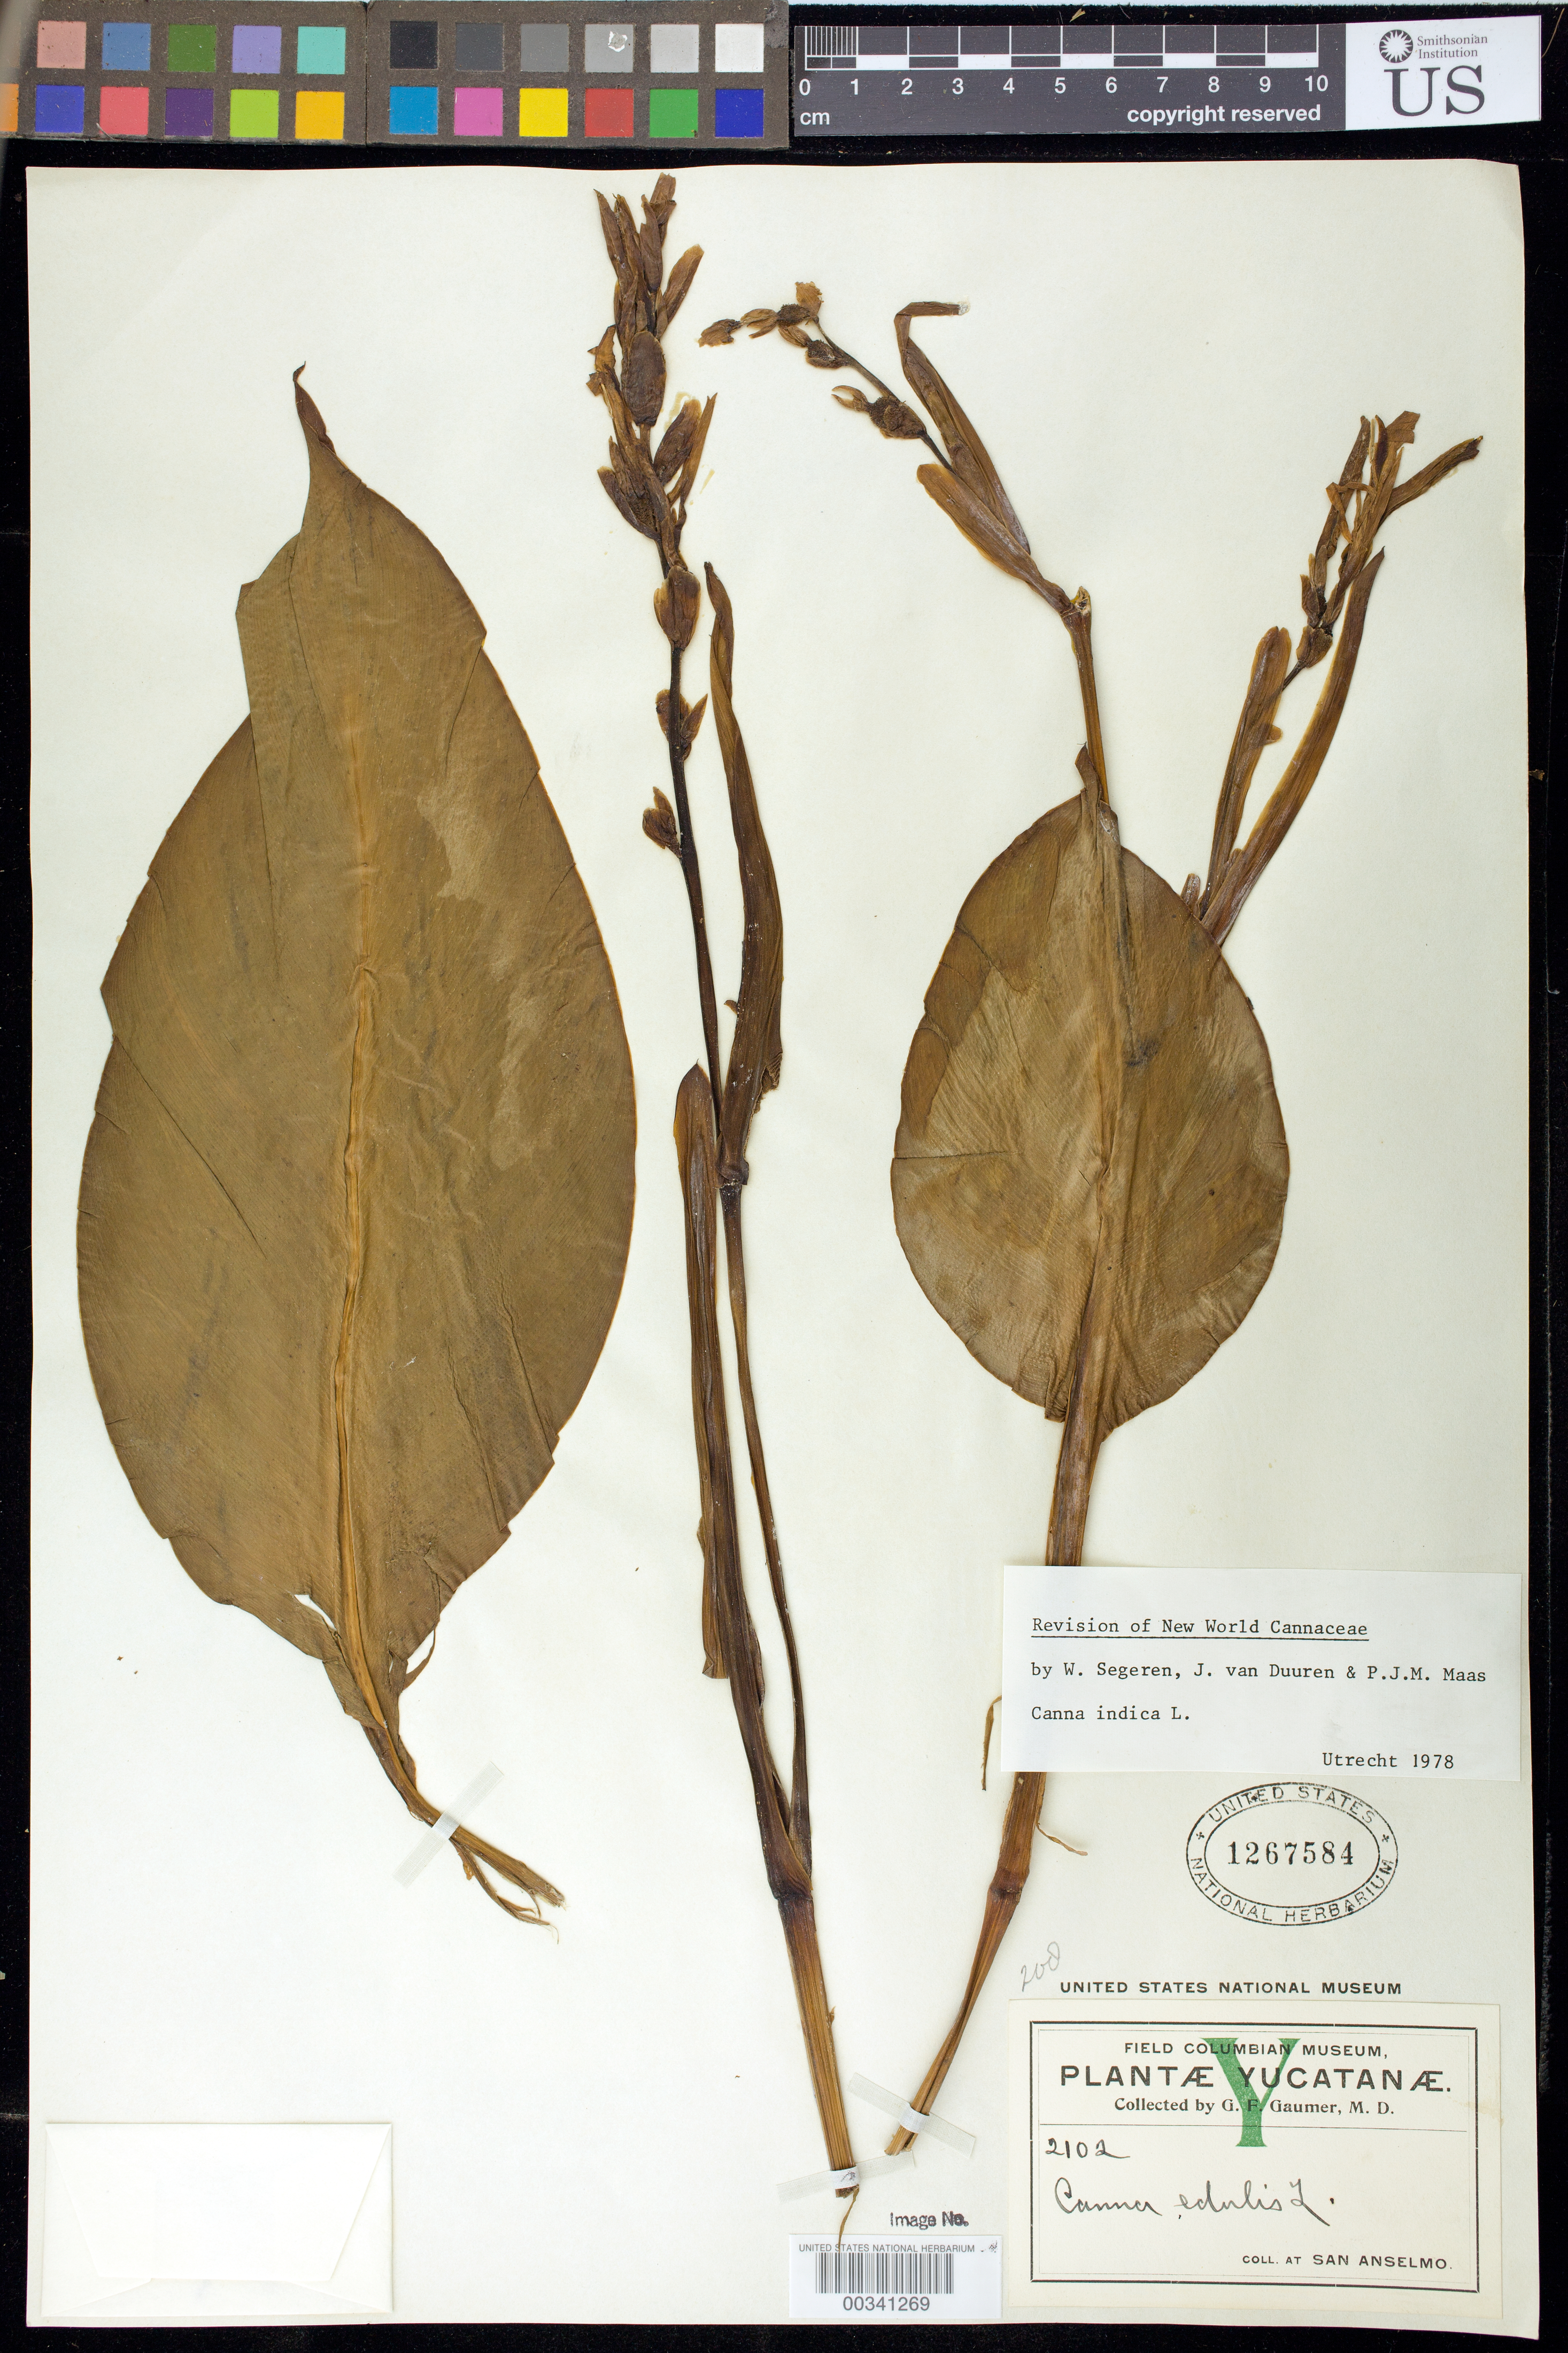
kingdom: Plantae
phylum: Tracheophyta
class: Liliopsida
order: Zingiberales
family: Cannaceae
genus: Canna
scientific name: Canna indica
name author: L.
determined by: Segeren, W.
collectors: G. F. Gaumer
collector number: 2102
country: Mexico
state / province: Yucatán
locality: Plantae yucatanae, san anselmo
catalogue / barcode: US 1267584